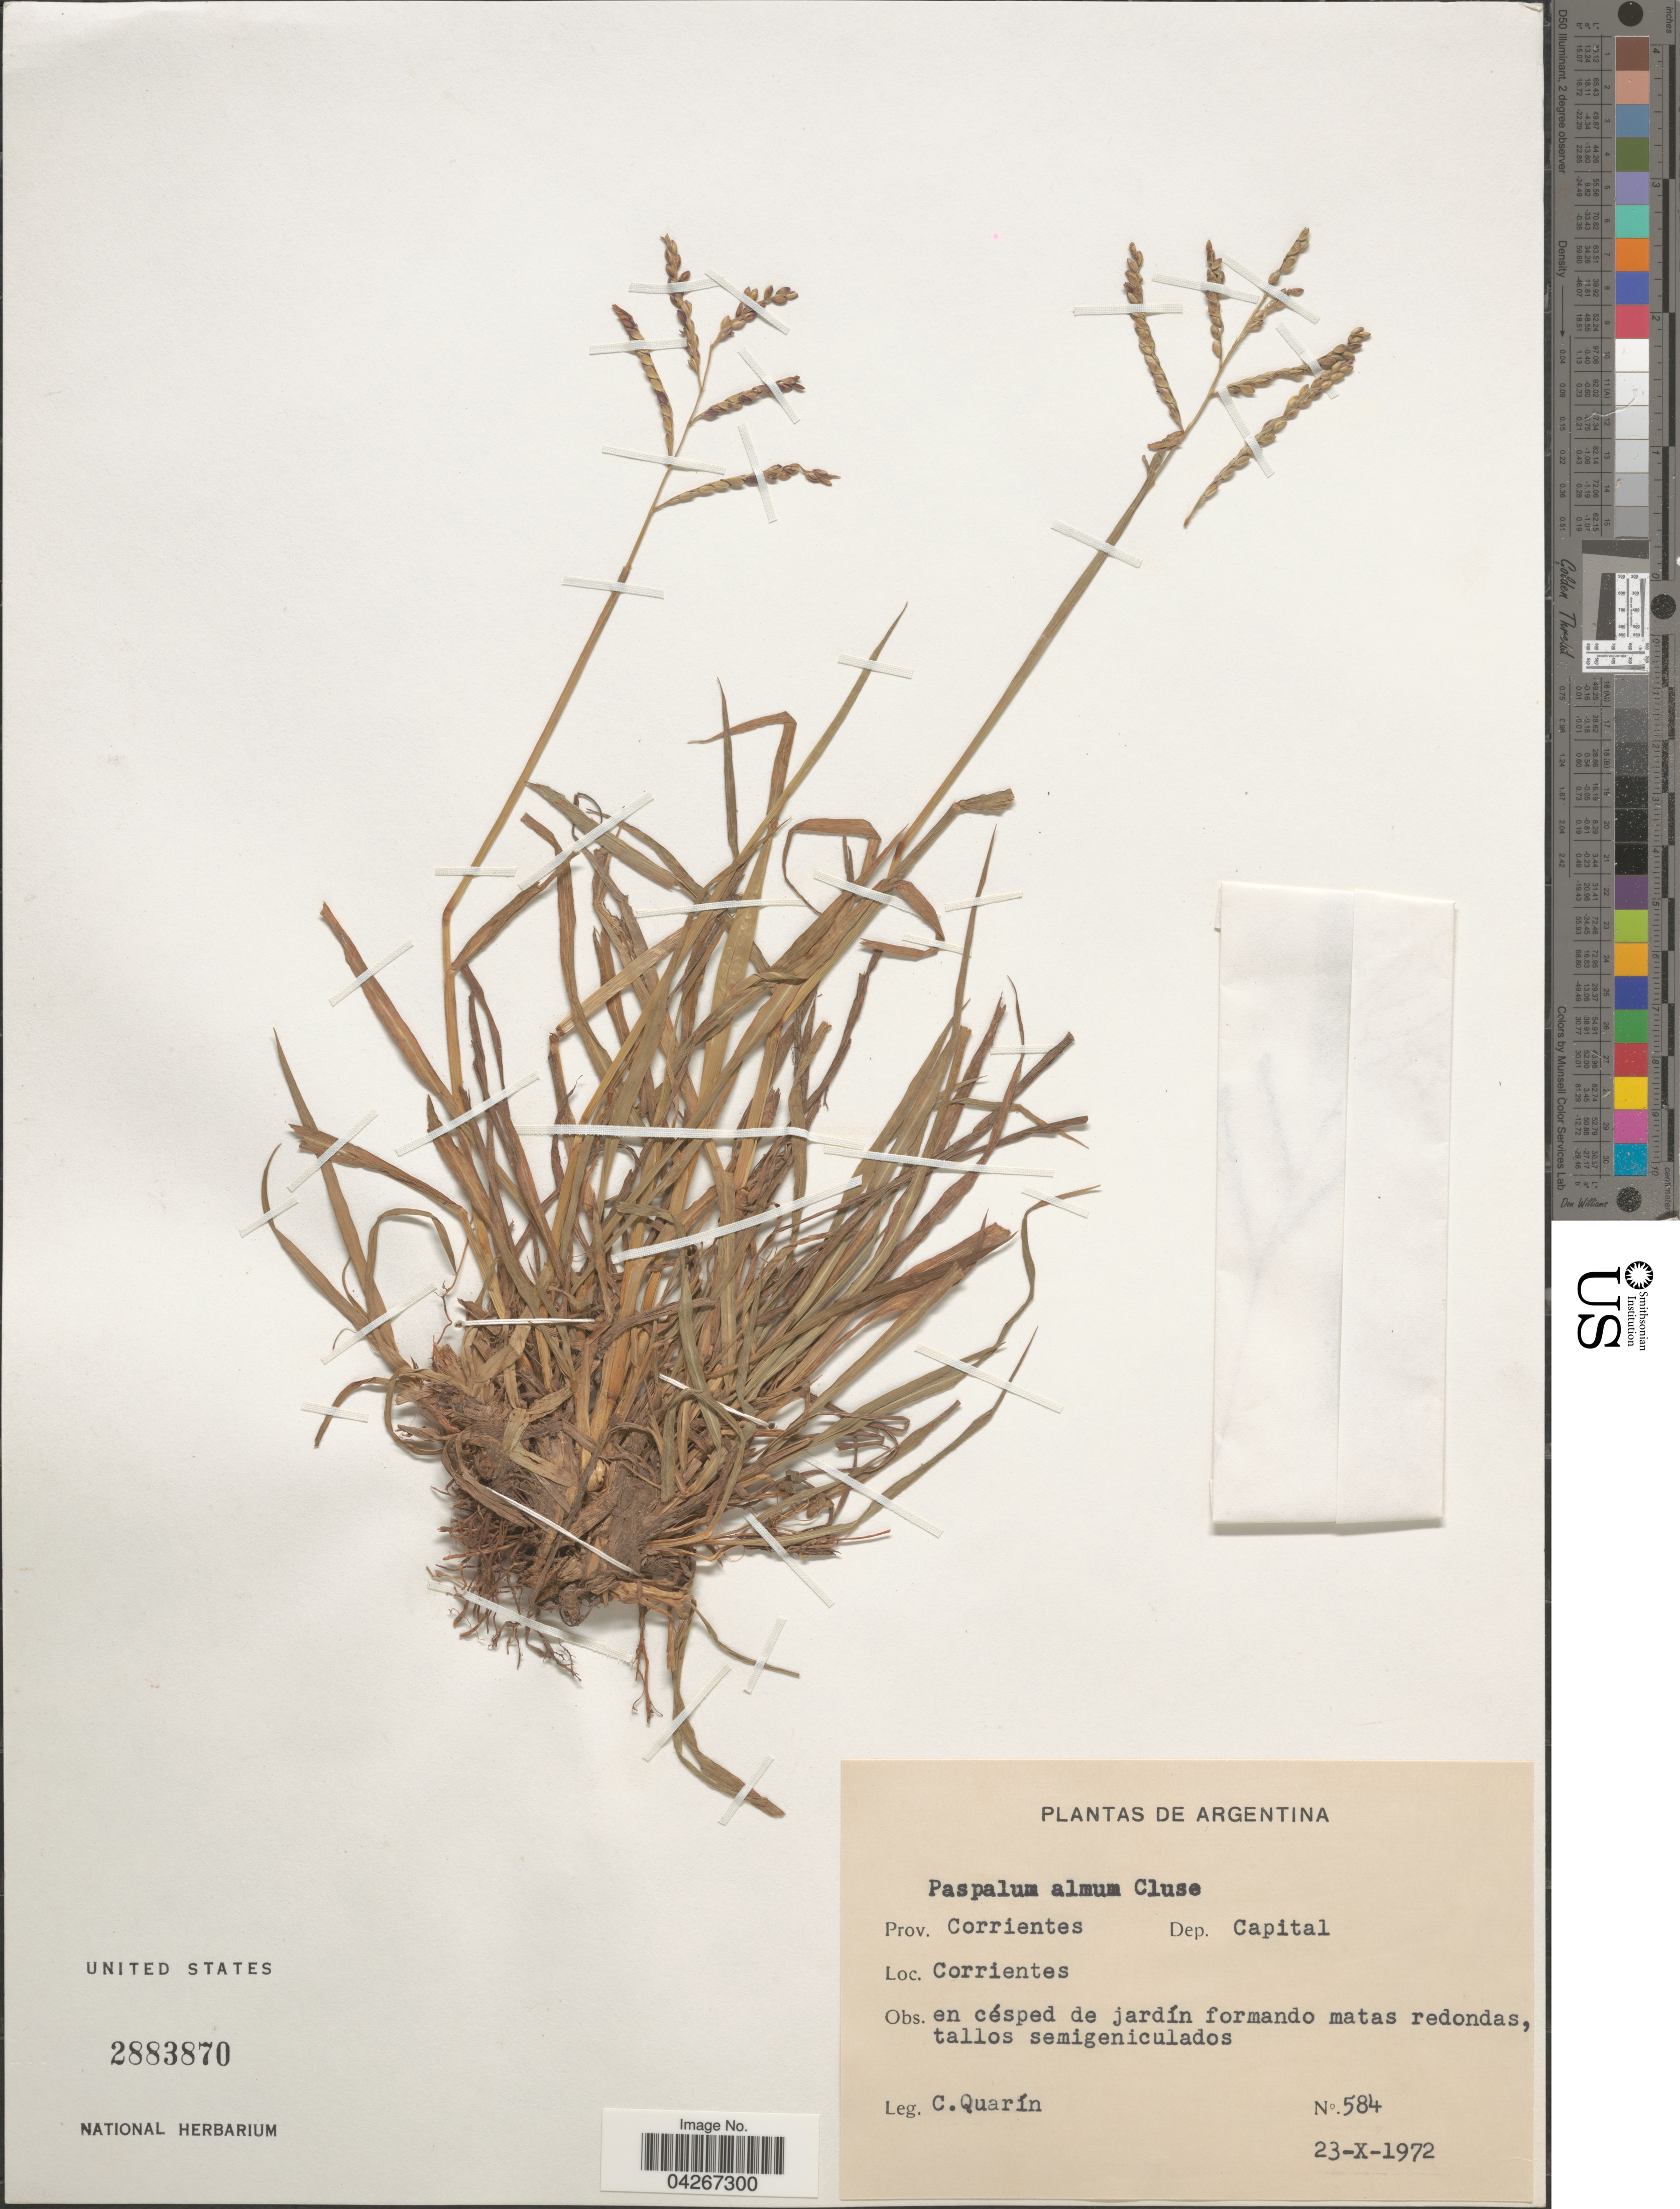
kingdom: Plantae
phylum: Tracheophyta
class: Liliopsida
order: Poales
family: Poaceae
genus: Paspalum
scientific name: Paspalum almum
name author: Chase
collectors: C. Quarín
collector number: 584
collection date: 1972-10-23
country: Argentina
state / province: Corrientes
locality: Dep. Capital. Corrientes.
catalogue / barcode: US 2883870